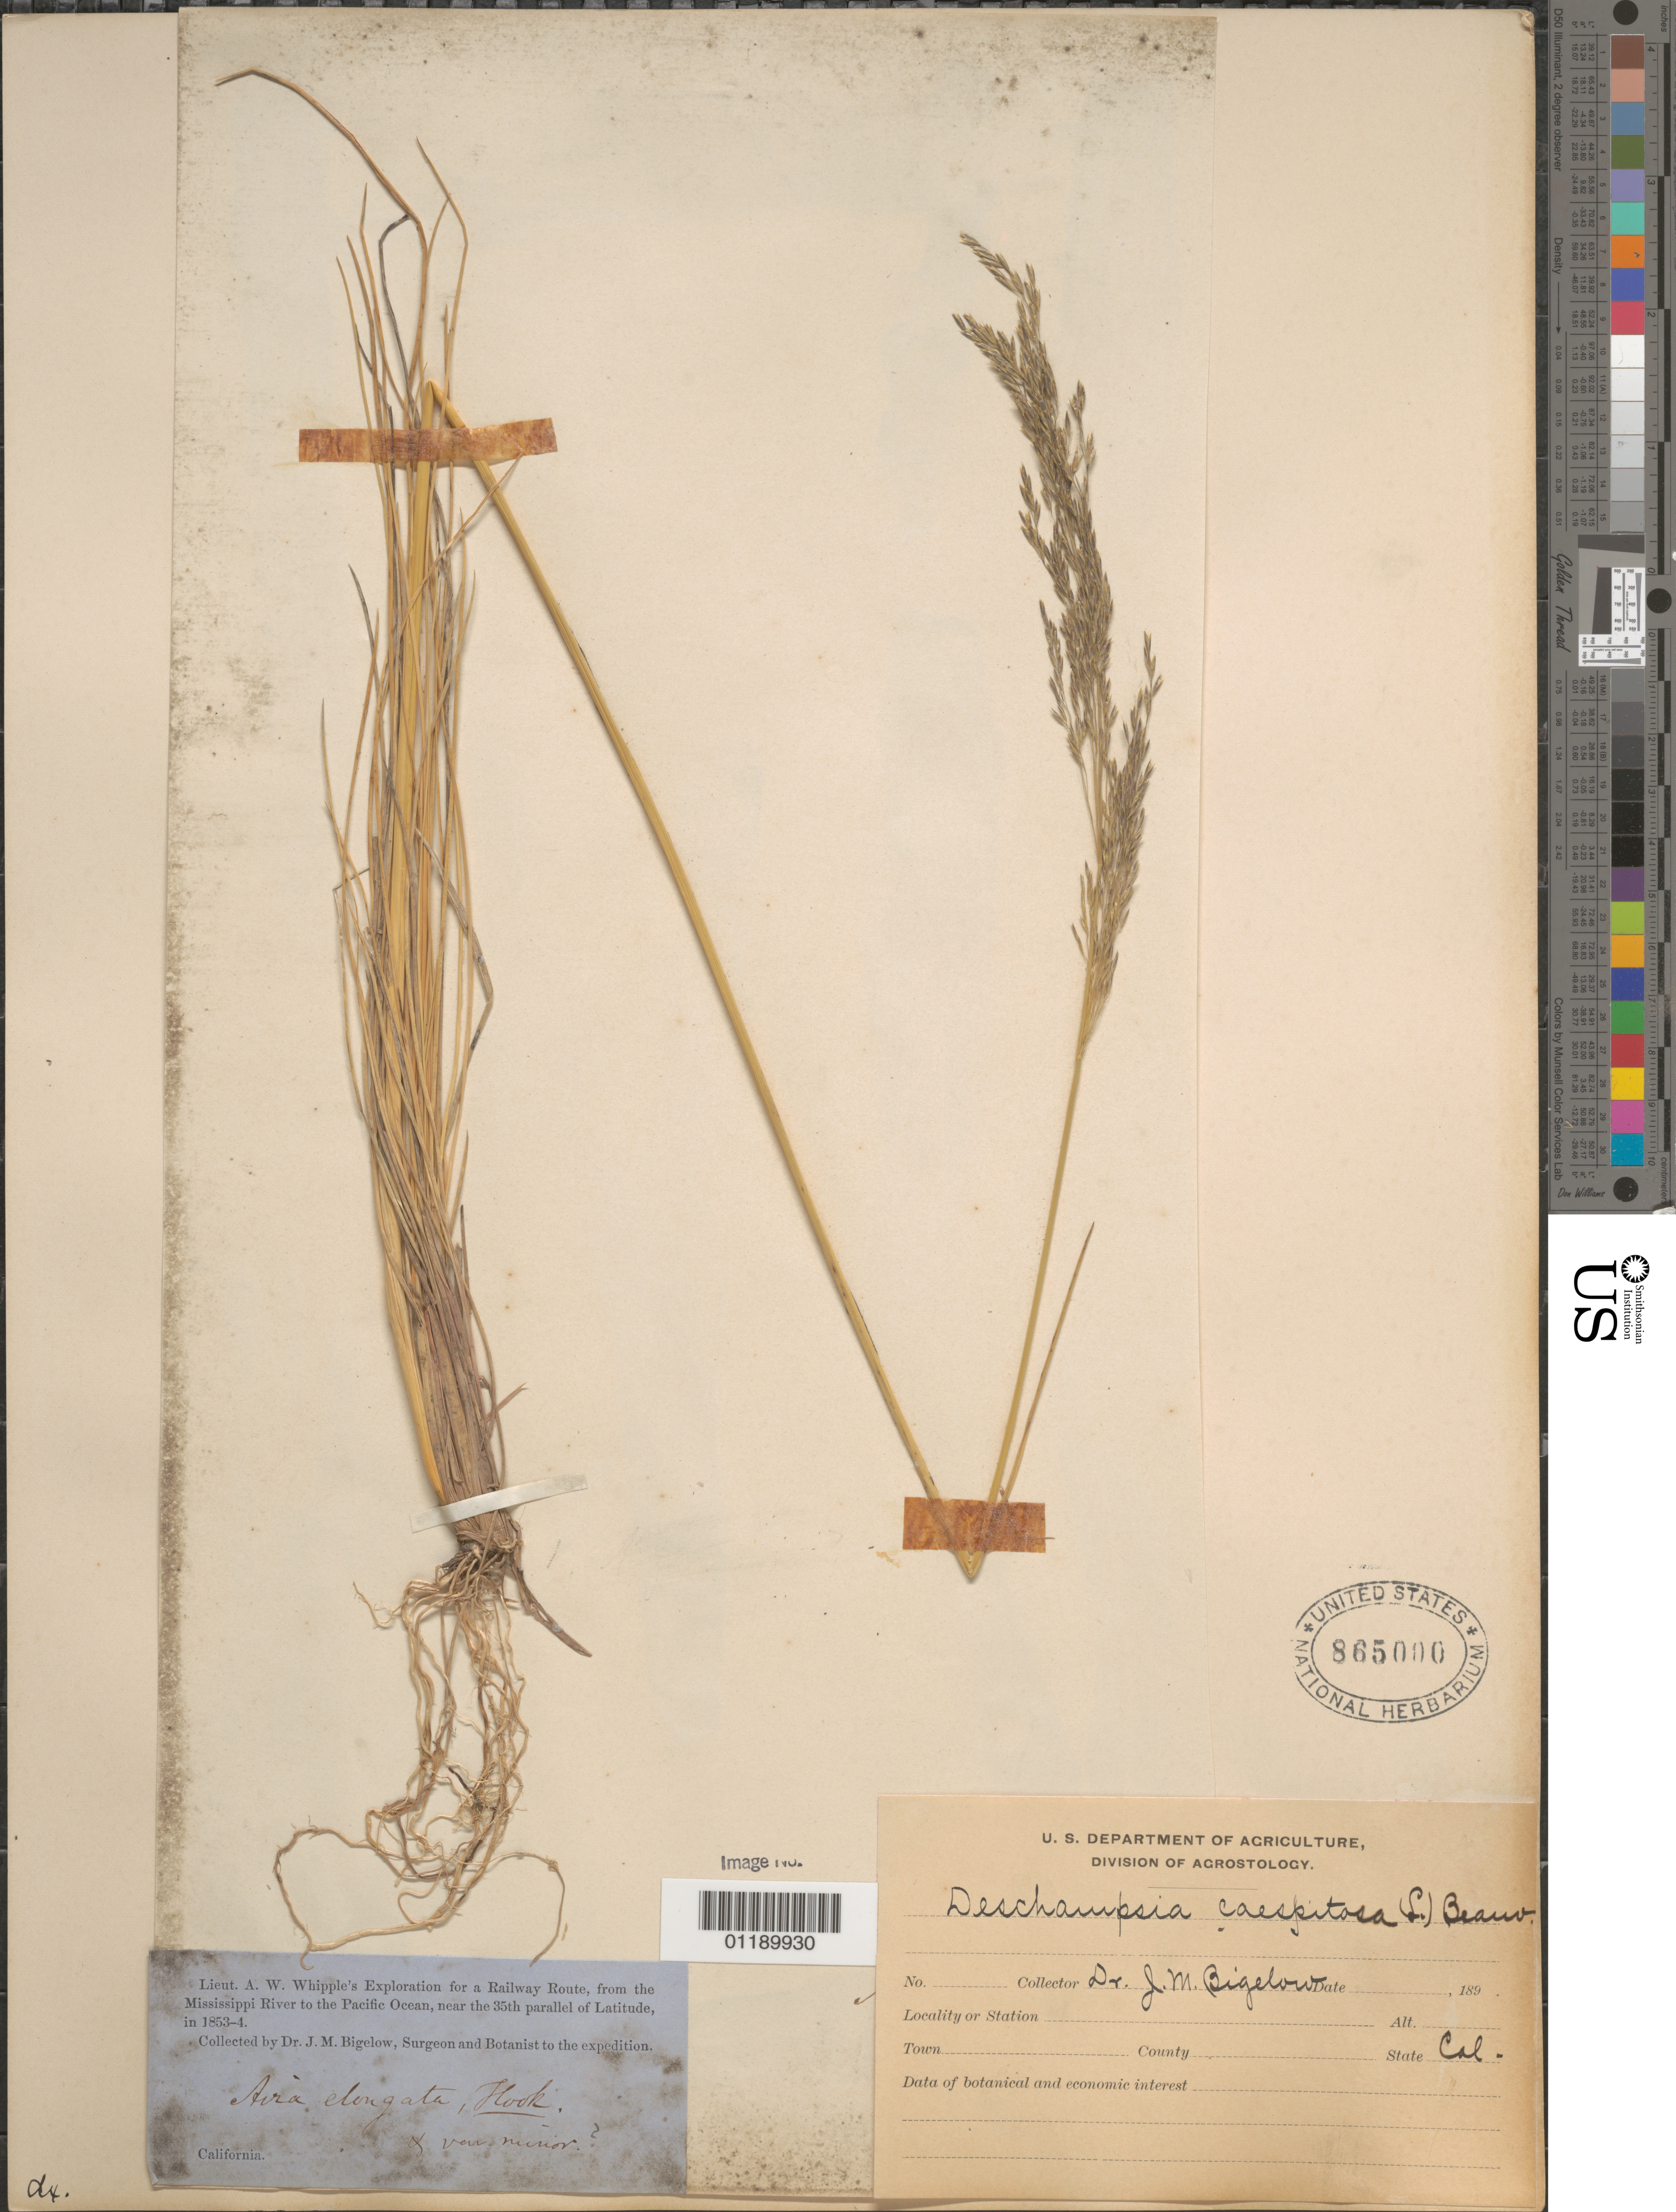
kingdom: Plantae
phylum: Tracheophyta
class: Liliopsida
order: Poales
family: Poaceae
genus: Deschampsia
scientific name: Deschampsia cespitosa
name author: (L.) P. Beauv.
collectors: J. M. Bigelow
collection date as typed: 1853 to -- --- 1854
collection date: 1853/1854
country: United States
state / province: California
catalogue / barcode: US 865000